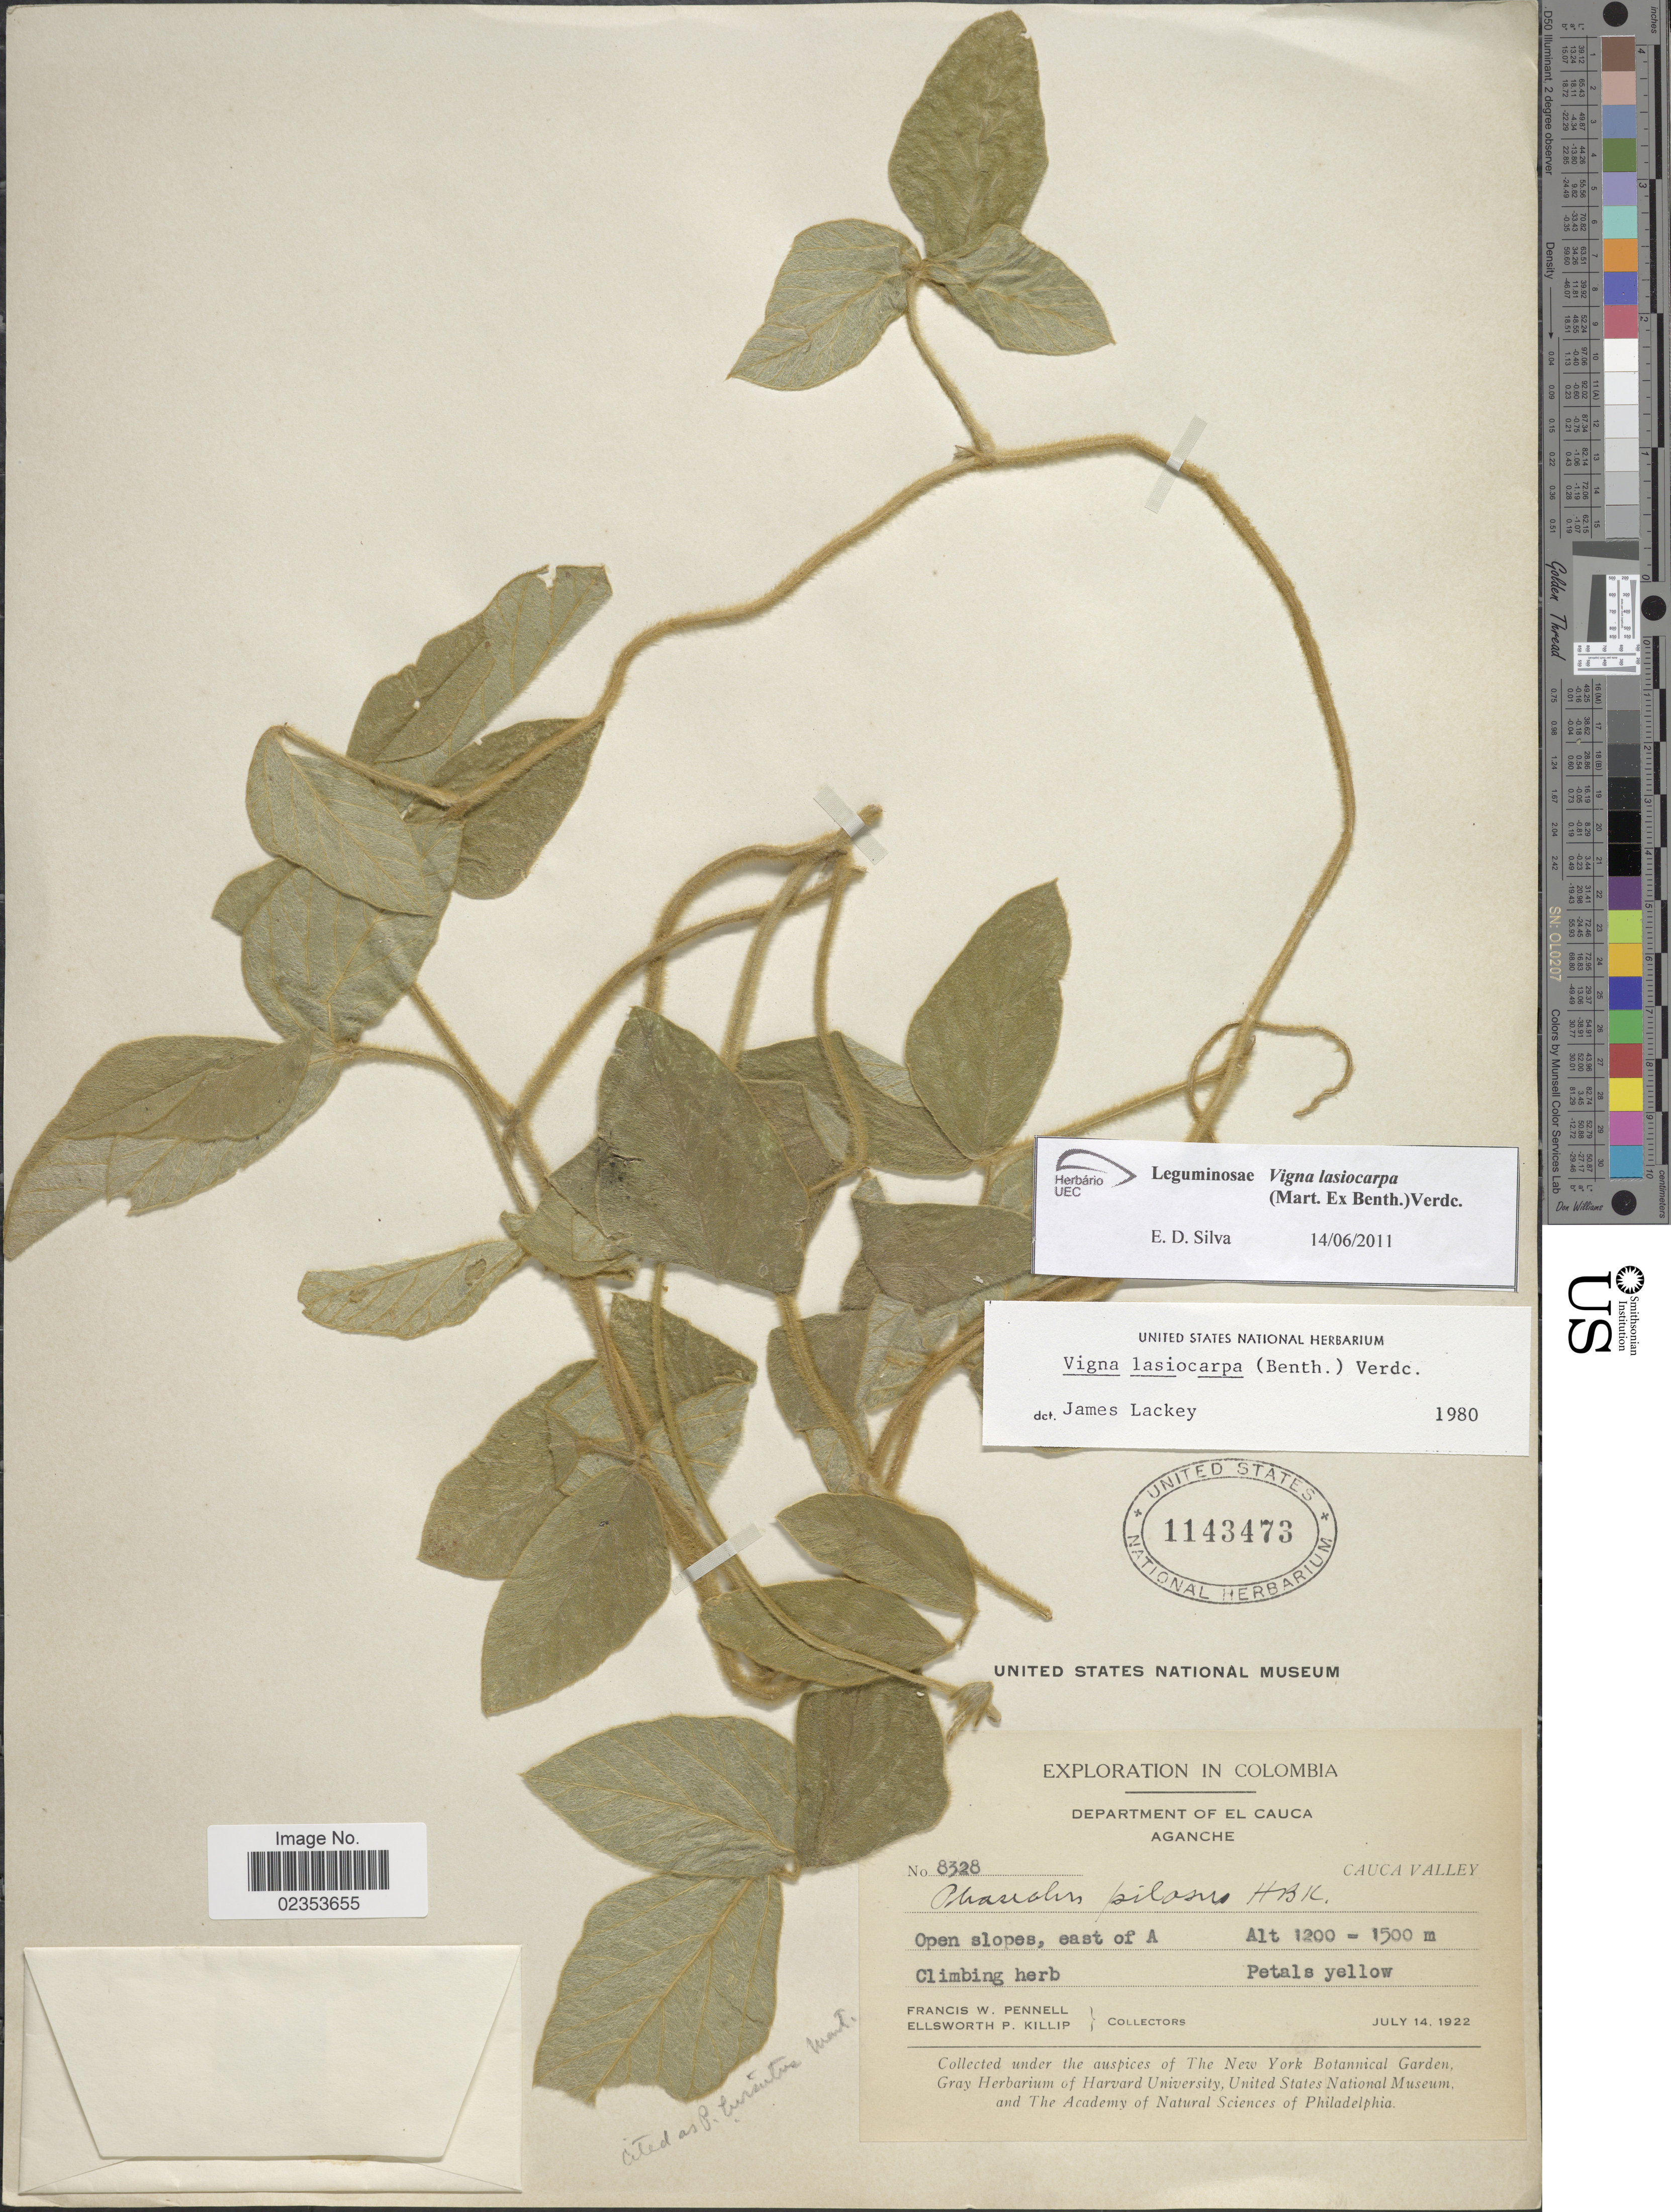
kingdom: Plantae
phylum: Tracheophyta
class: Magnoliopsida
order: Fabales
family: Fabaceae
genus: Vigna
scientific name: Vigna lasiocarpa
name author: (Benth.) Verdc.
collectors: F. W. Pennell & E. P. Killip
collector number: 8328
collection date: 1922-07-14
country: Colombia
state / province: Cauca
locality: Department of El Cauca. Aganche. Open slopes, east of A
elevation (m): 1200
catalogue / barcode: US 1143473